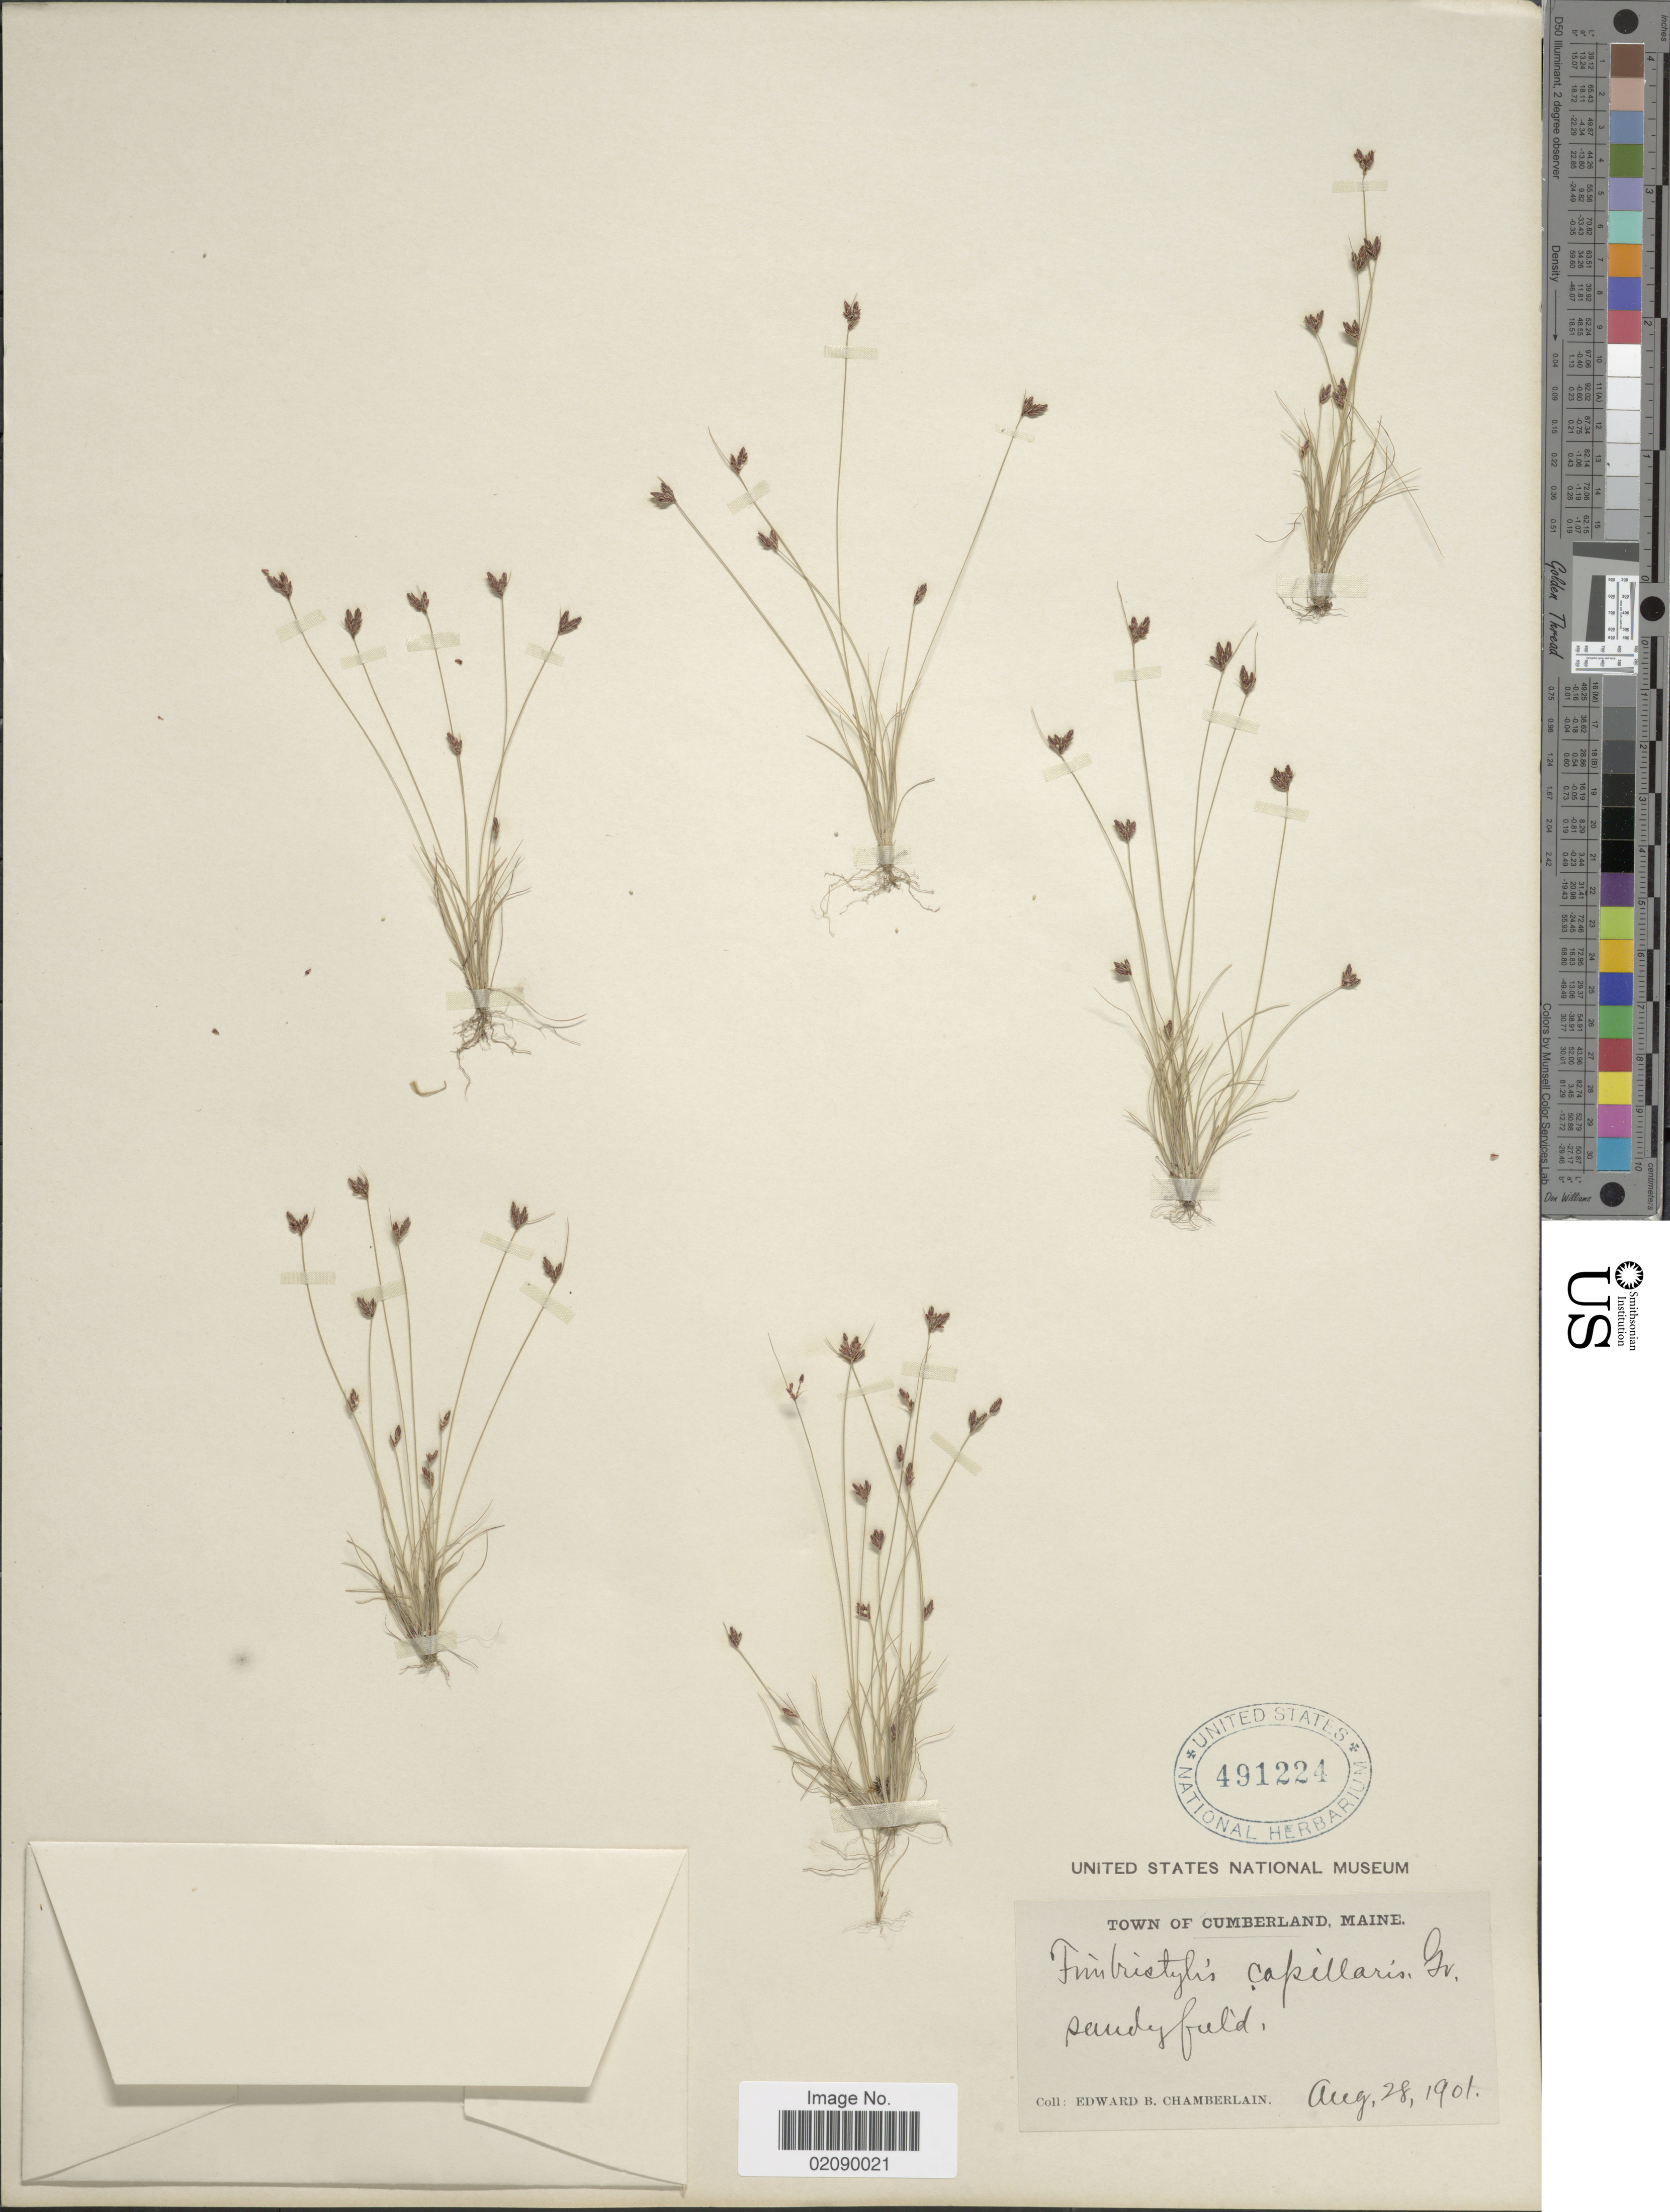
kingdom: Plantae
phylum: Tracheophyta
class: Liliopsida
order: Poales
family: Cyperaceae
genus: Bulbostylis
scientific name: Bulbostylis capillaris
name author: (L.) Kunth ex C.B. Clarke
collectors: E. Chamberlain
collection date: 1901-08-28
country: United States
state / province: Maine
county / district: Cumberland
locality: Cumberland, sandy field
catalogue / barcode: US 491224